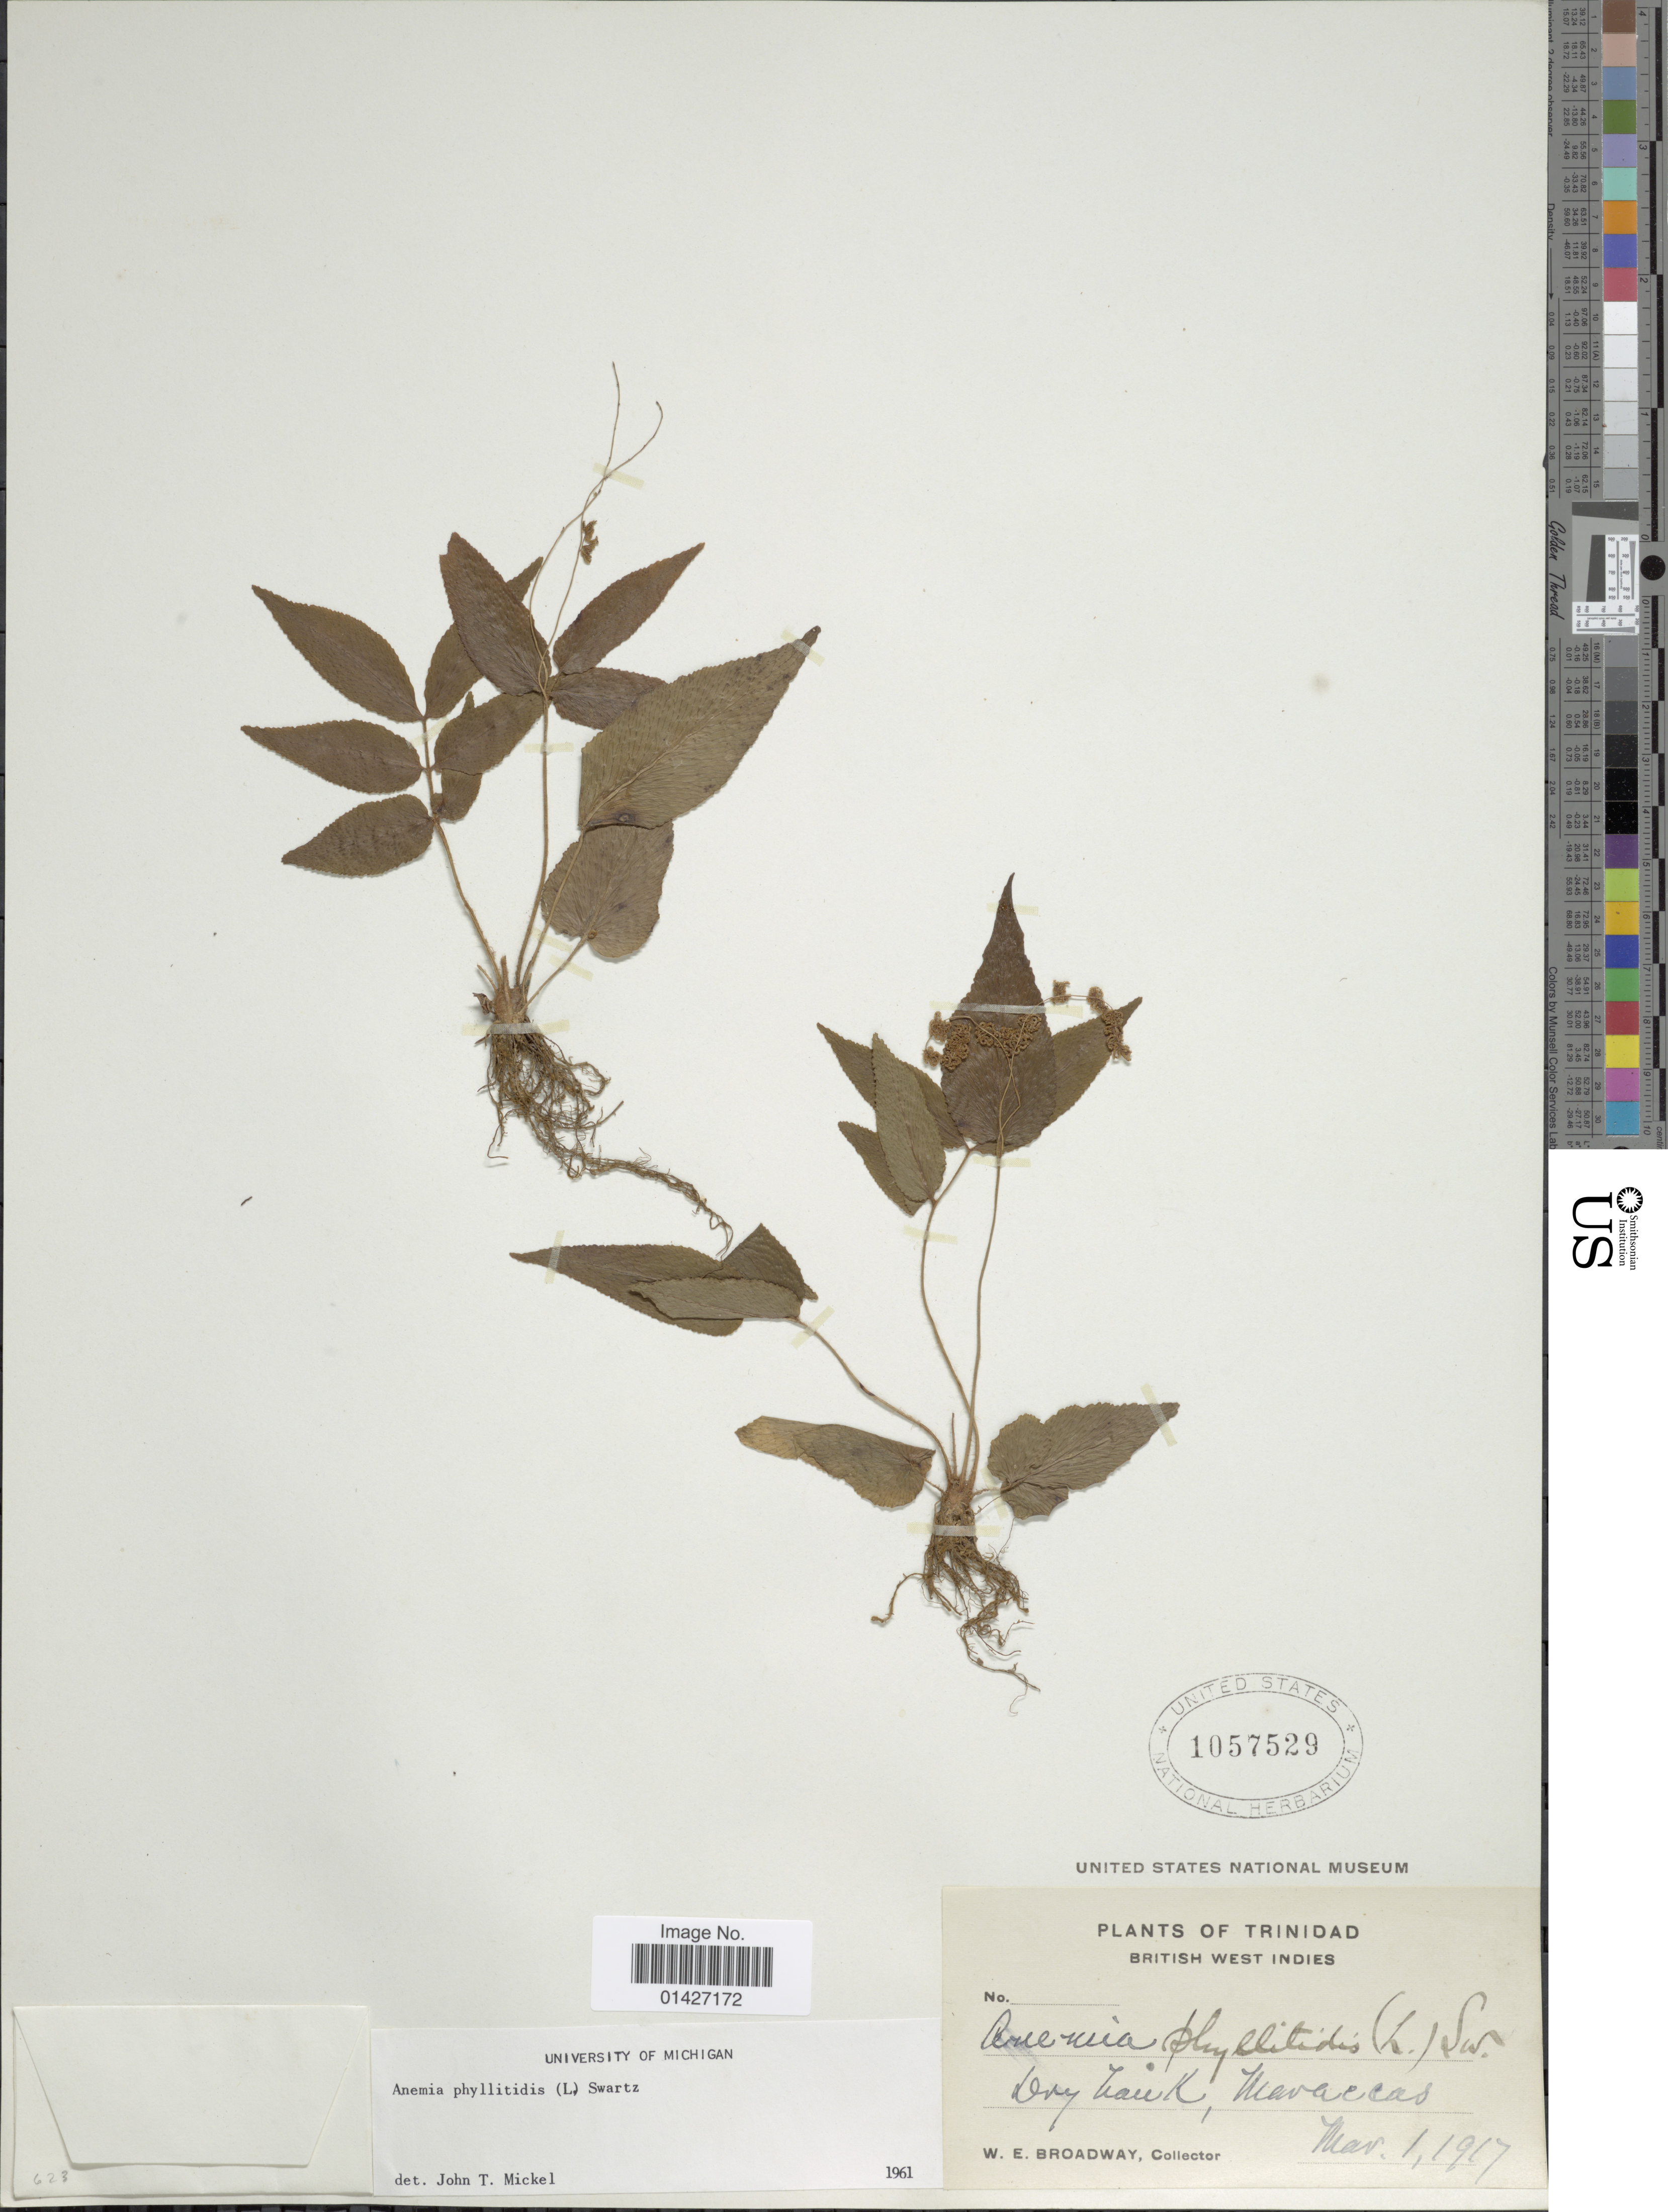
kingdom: Plantae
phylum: Tracheophyta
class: Polypodiopsida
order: Schizaeales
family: Anemiaceae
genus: Anemia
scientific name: Anemia phyllitidis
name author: (L.) Sw.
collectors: W. E. Broadway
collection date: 1917-03-01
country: Trinidad and Tobago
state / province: Trinidad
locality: Dry bank, Maracas.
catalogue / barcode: US 1057529